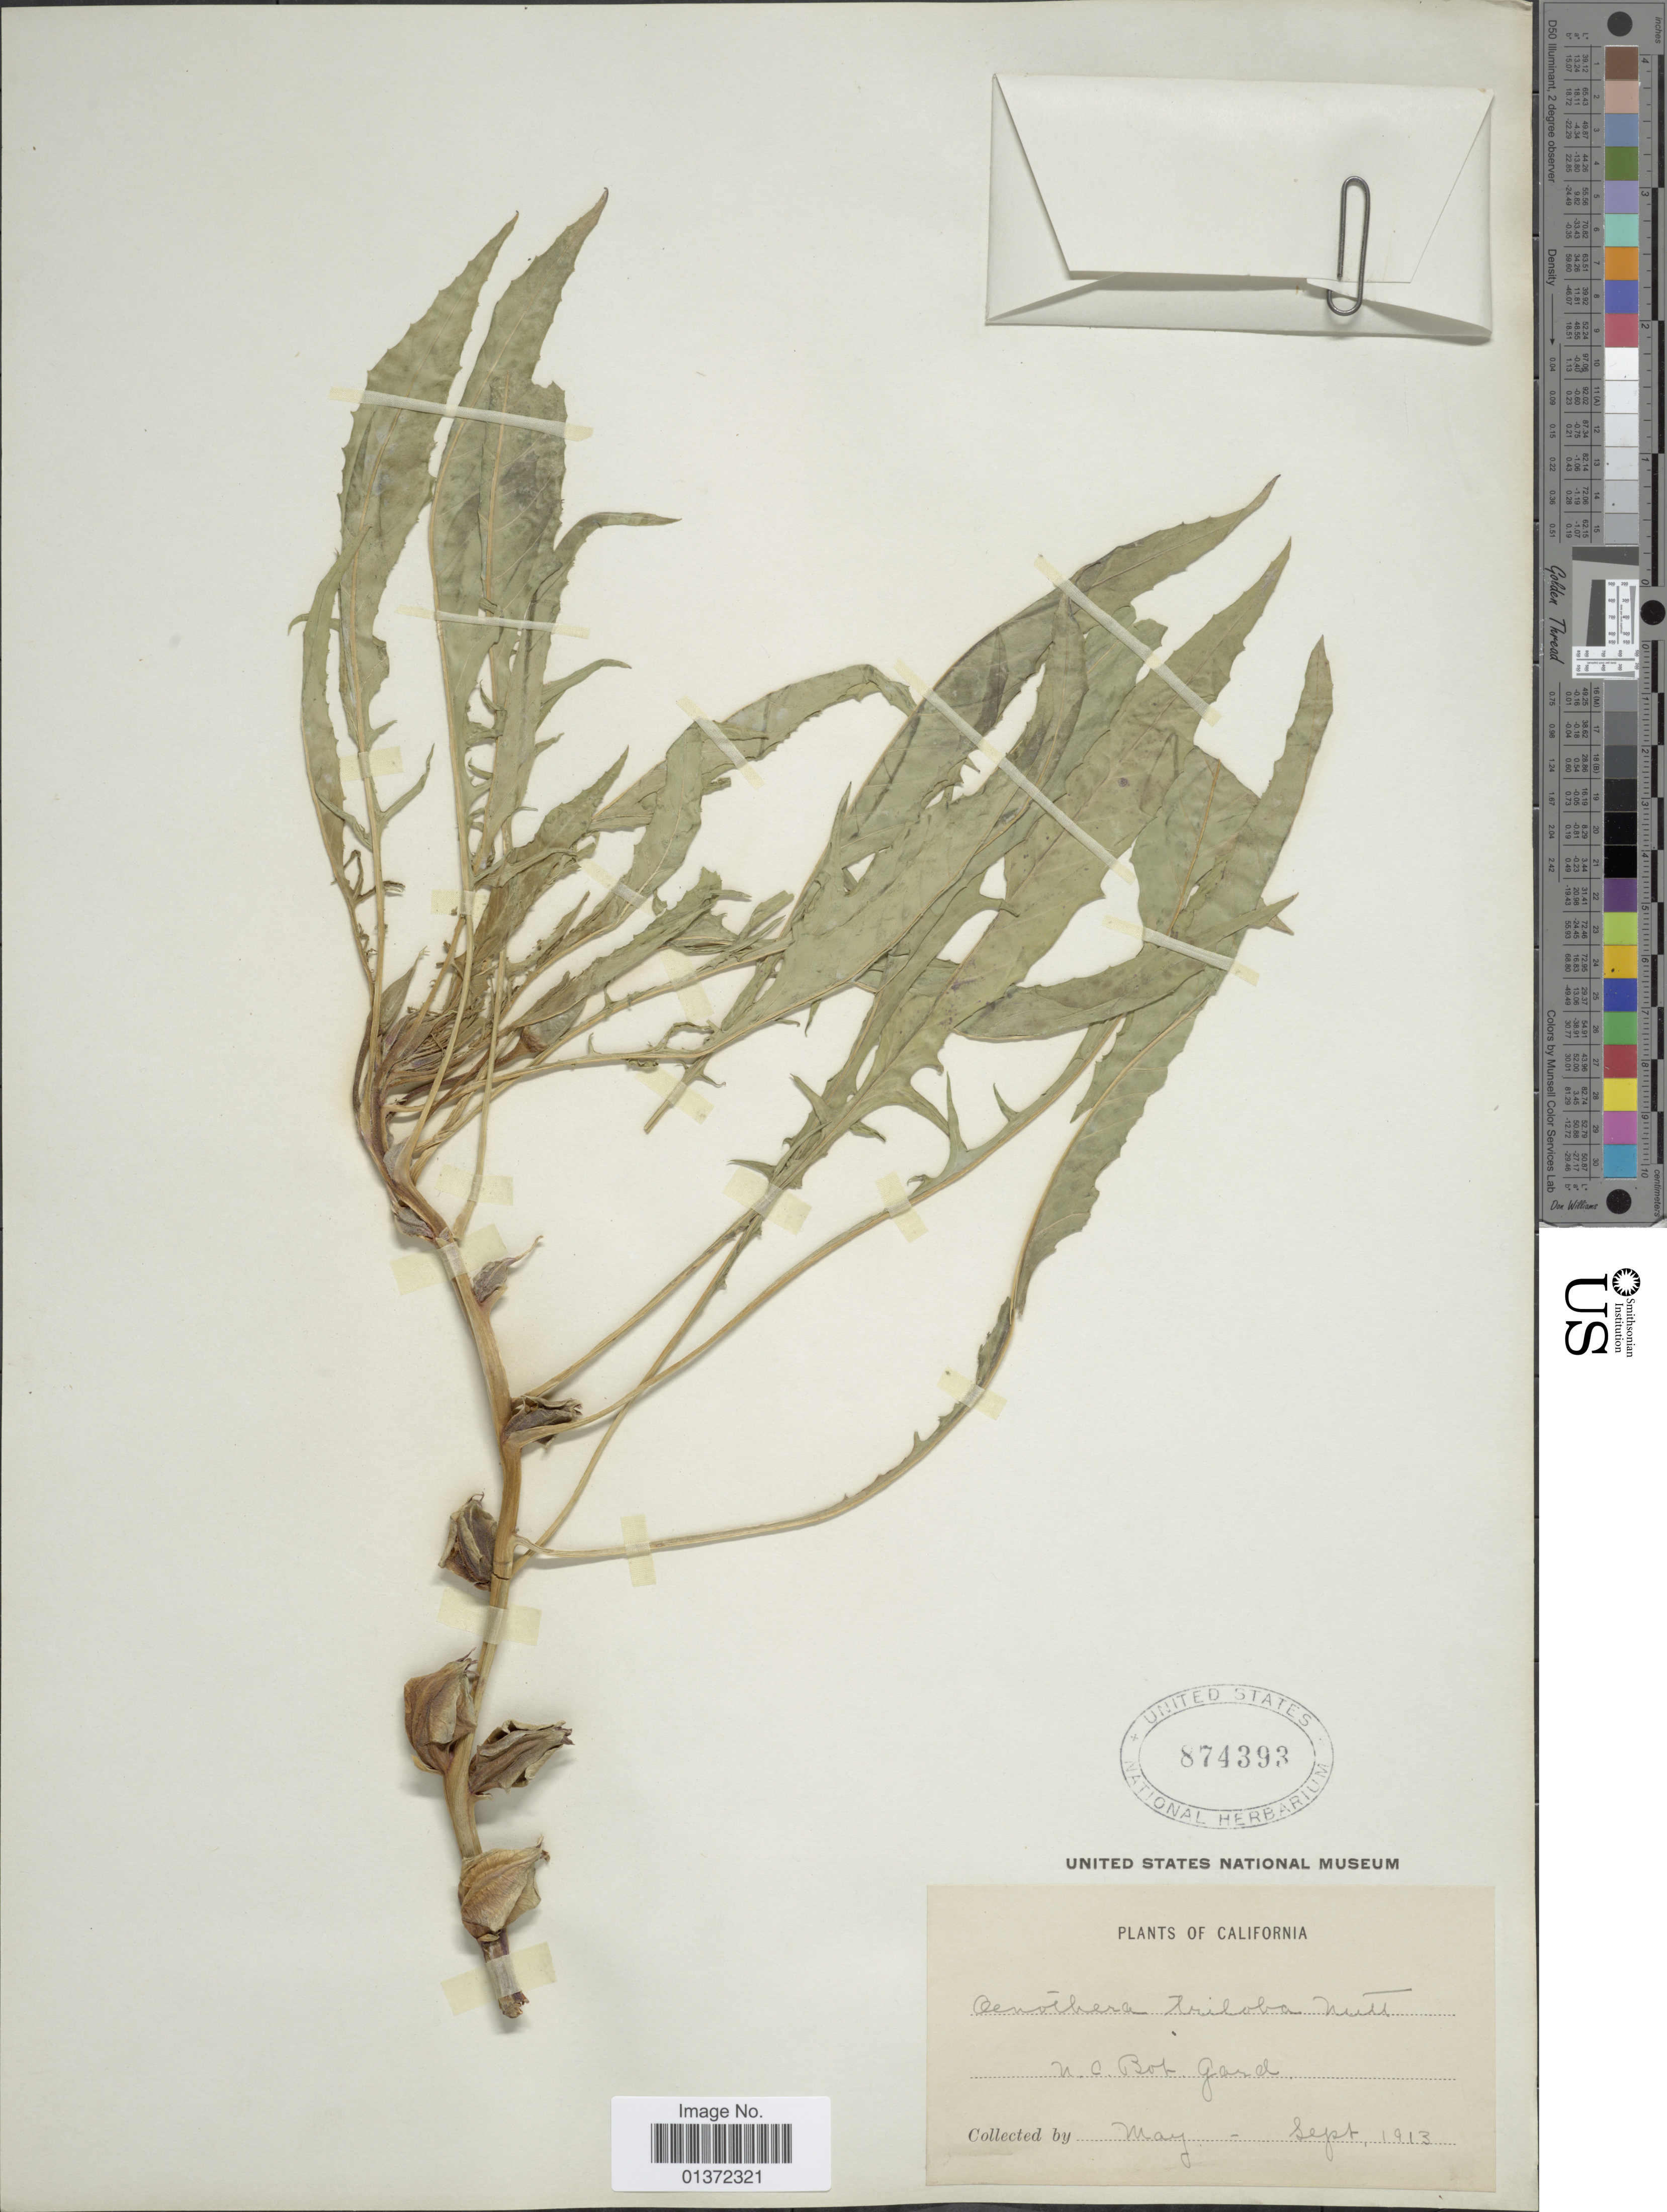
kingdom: Plantae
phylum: Tracheophyta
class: Magnoliopsida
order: Myrtales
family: Onagraceae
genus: Oenothera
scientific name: Oenothera triloba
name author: Nutt.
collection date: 1913-05/1913-09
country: United States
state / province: California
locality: N.C. Bot. Gard.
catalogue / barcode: US 874393